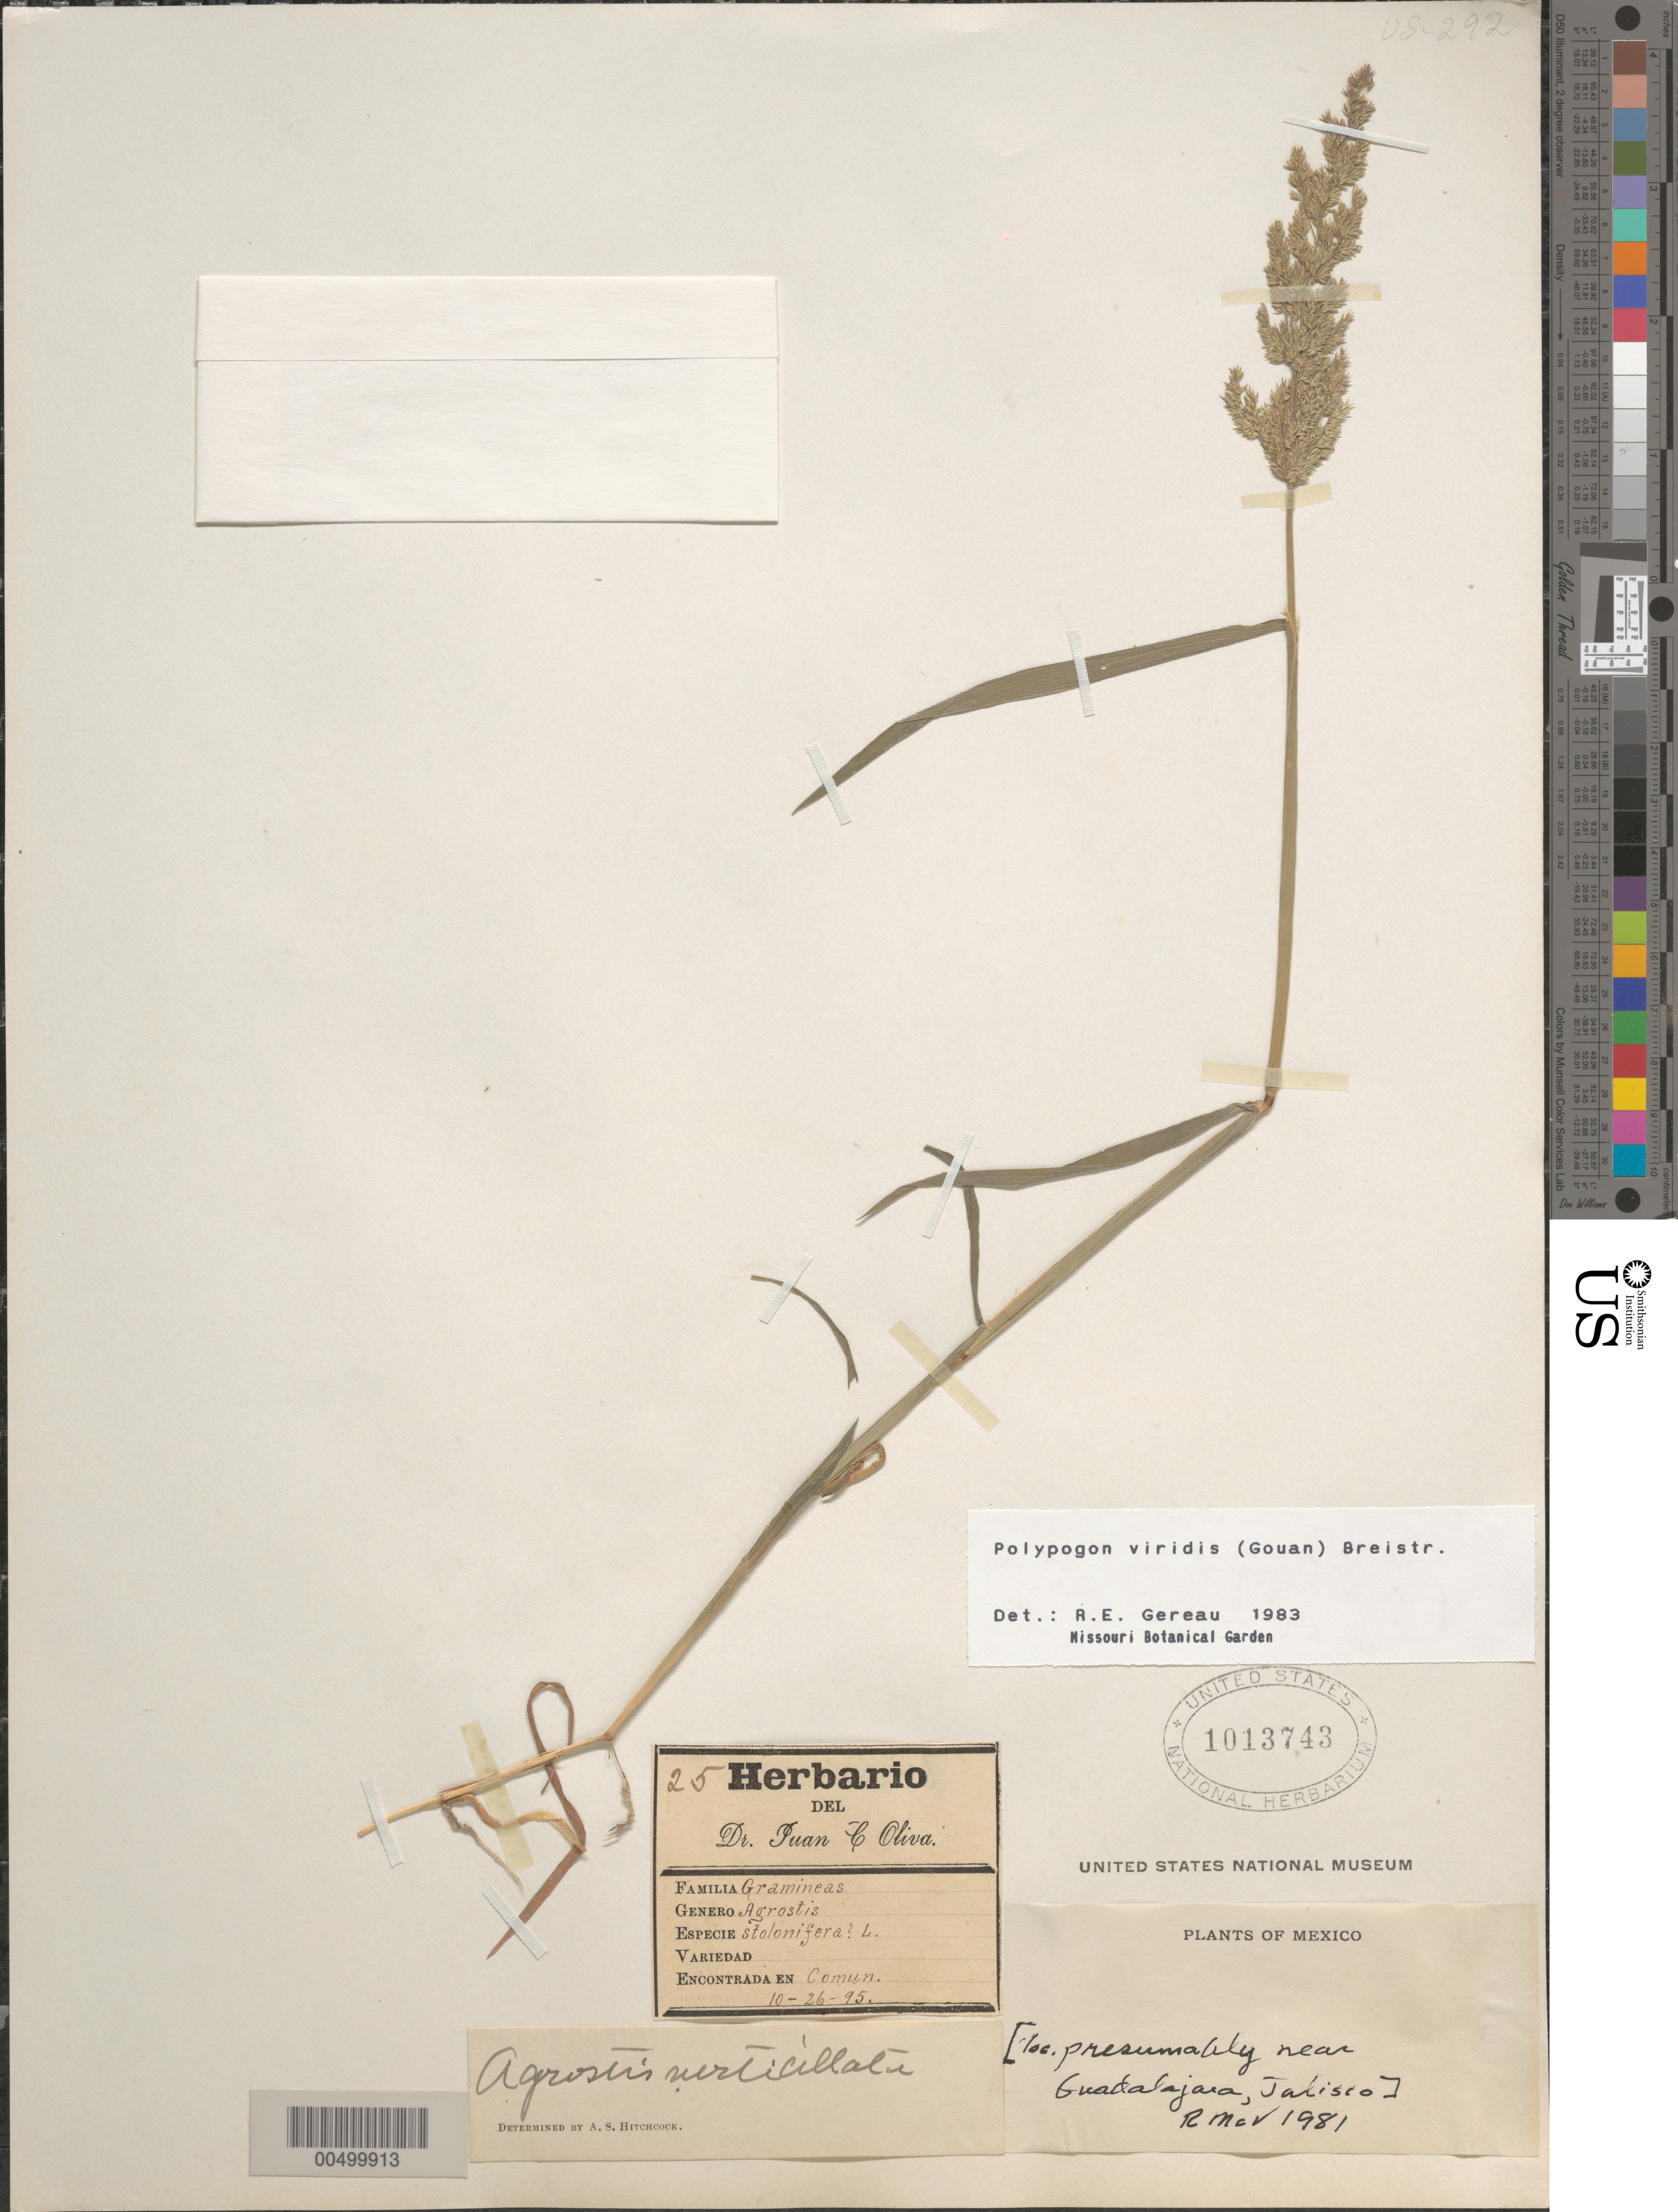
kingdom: Plantae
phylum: Tracheophyta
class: Liliopsida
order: Poales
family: Poaceae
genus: Polypogon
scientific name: Polypogon viridis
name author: (Gouan) Breistroffer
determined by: Gereau, R. E.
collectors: J. C. Oliva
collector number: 25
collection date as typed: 26 Oct 1895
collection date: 1895-10-26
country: Mexico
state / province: Jalisco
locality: Presumably near Guadalajara, Jalisco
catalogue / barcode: US 1013743